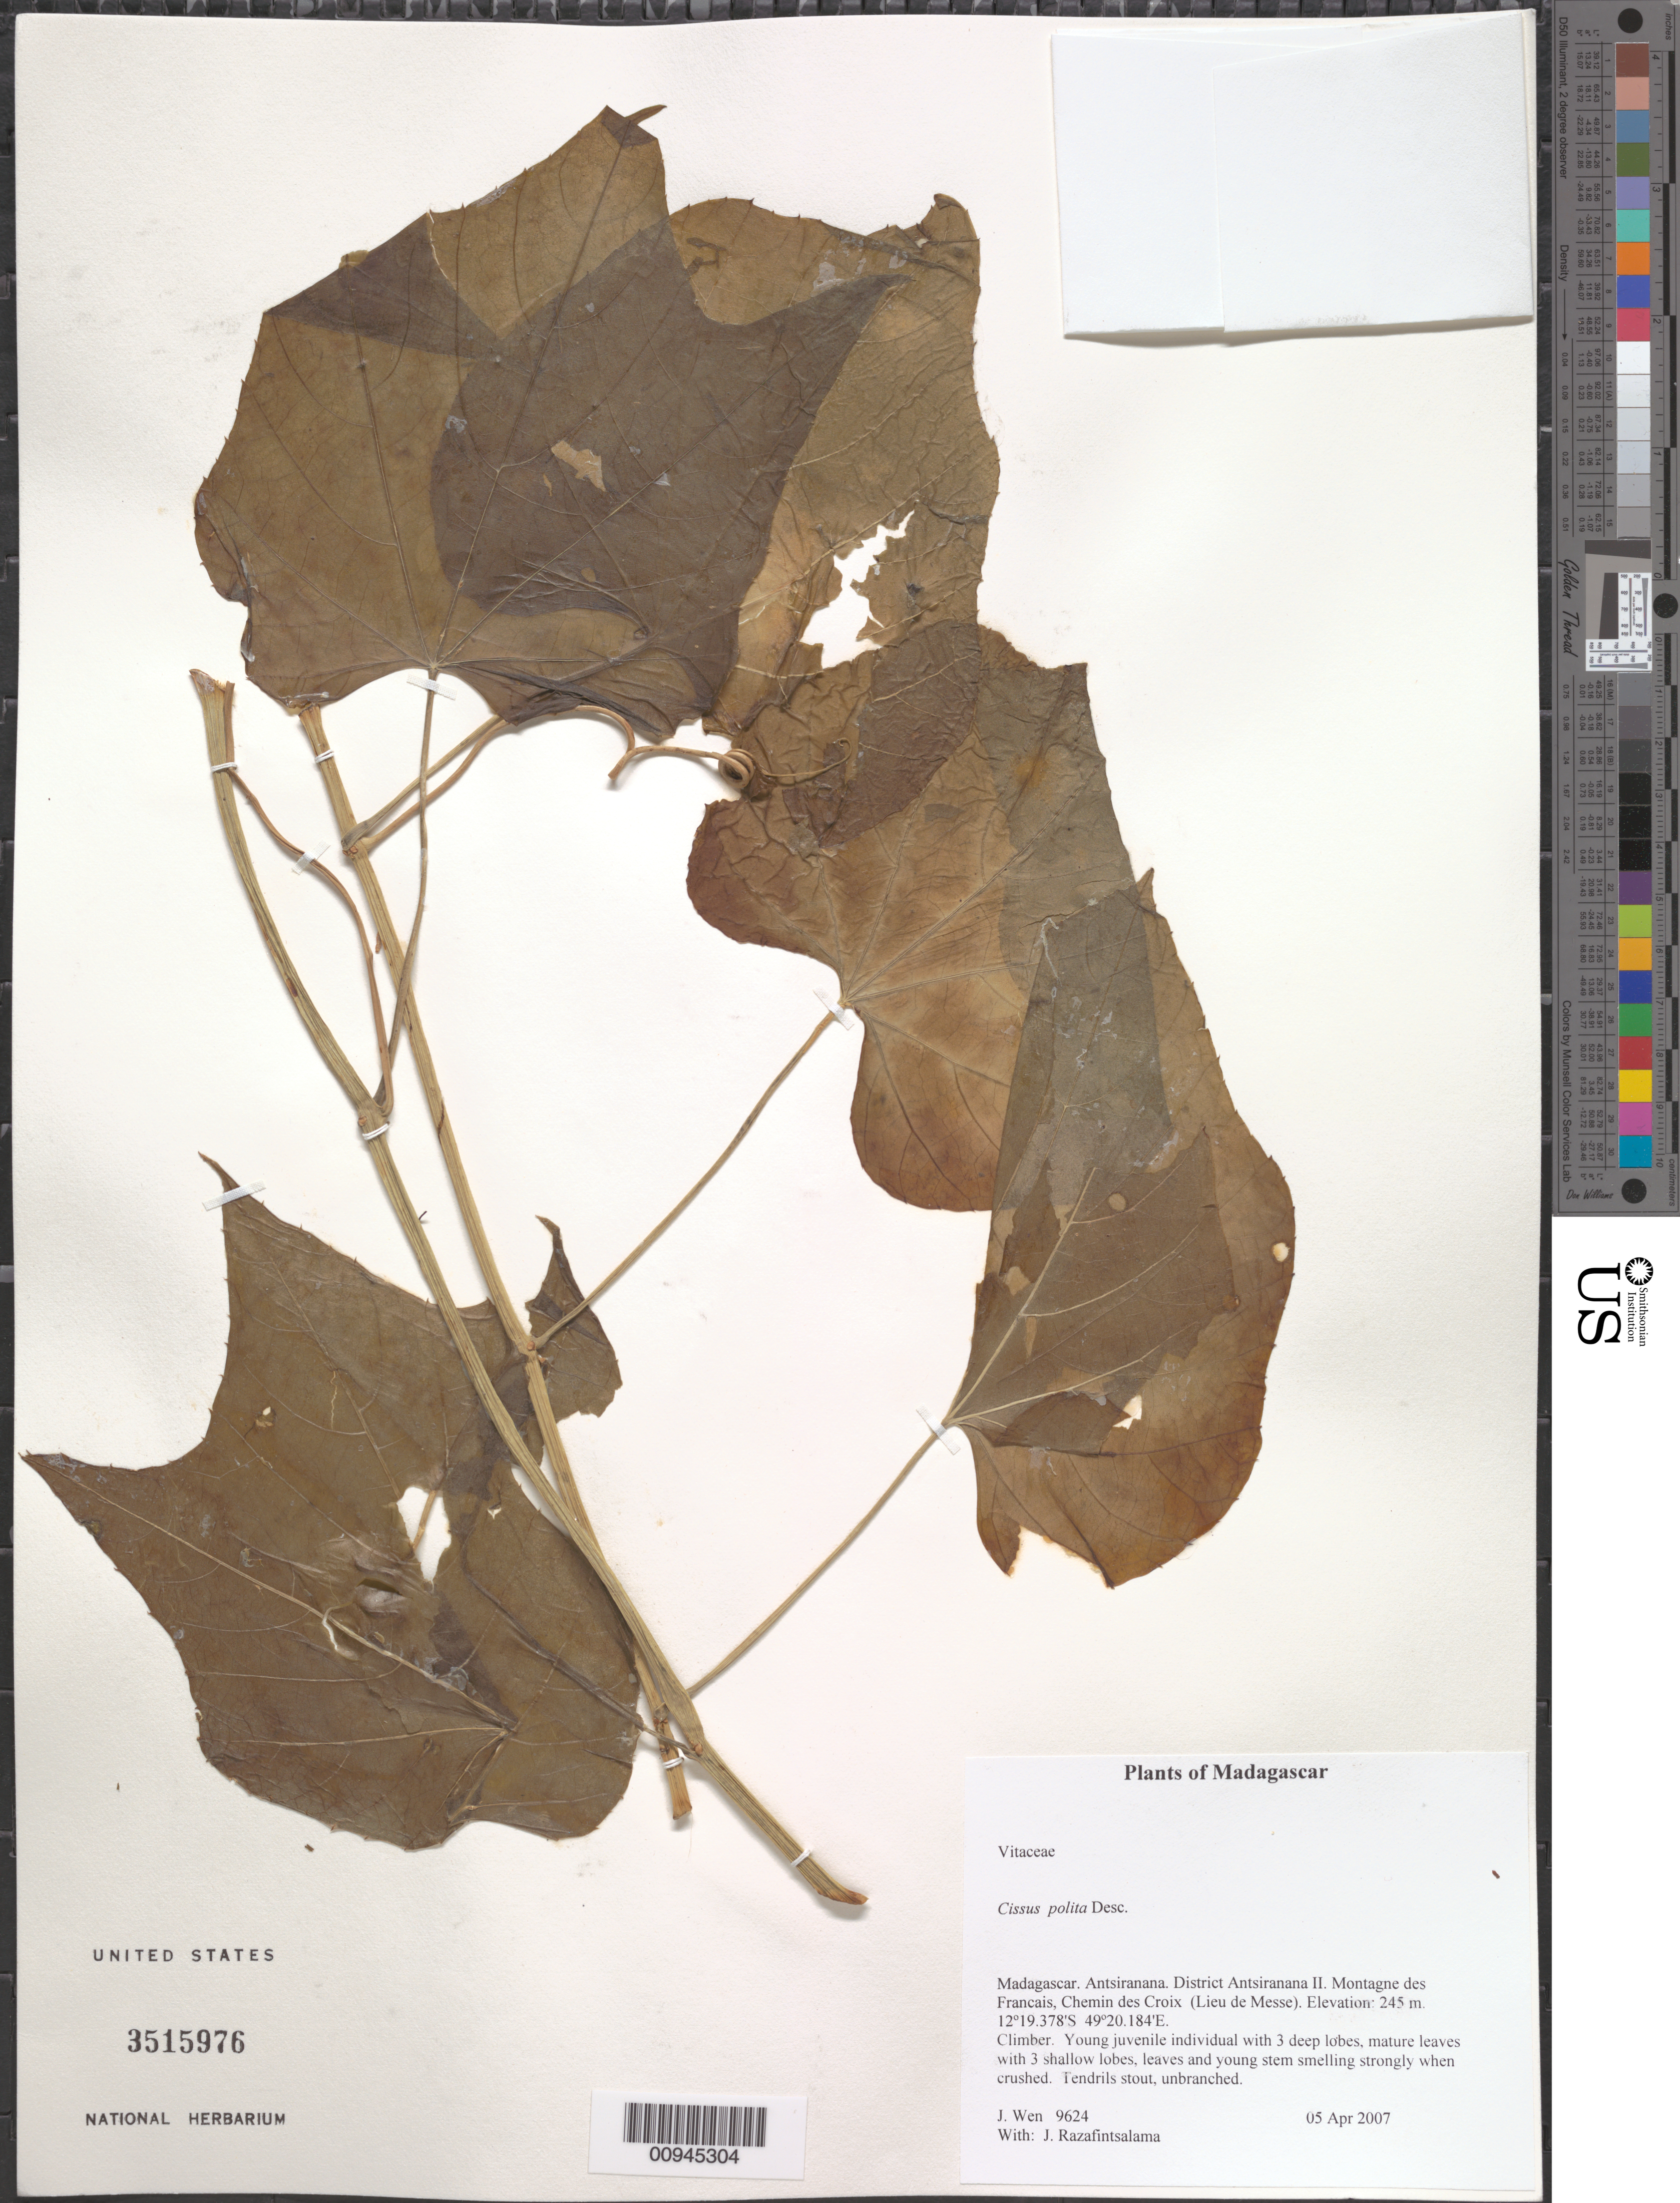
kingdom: Plantae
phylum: Tracheophyta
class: Magnoliopsida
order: Vitales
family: Vitaceae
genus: Cissus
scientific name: Cissus polita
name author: Desc.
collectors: J. Wen & J. Razafintsalama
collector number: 9624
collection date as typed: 05 Apr 2007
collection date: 2007-04-05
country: Madagascar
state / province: Diana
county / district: Antsiranana II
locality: District Antsiranana II. Montagne des Francais, Chemin des Croix (Lieu de Messe).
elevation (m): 245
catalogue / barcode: US 3515976